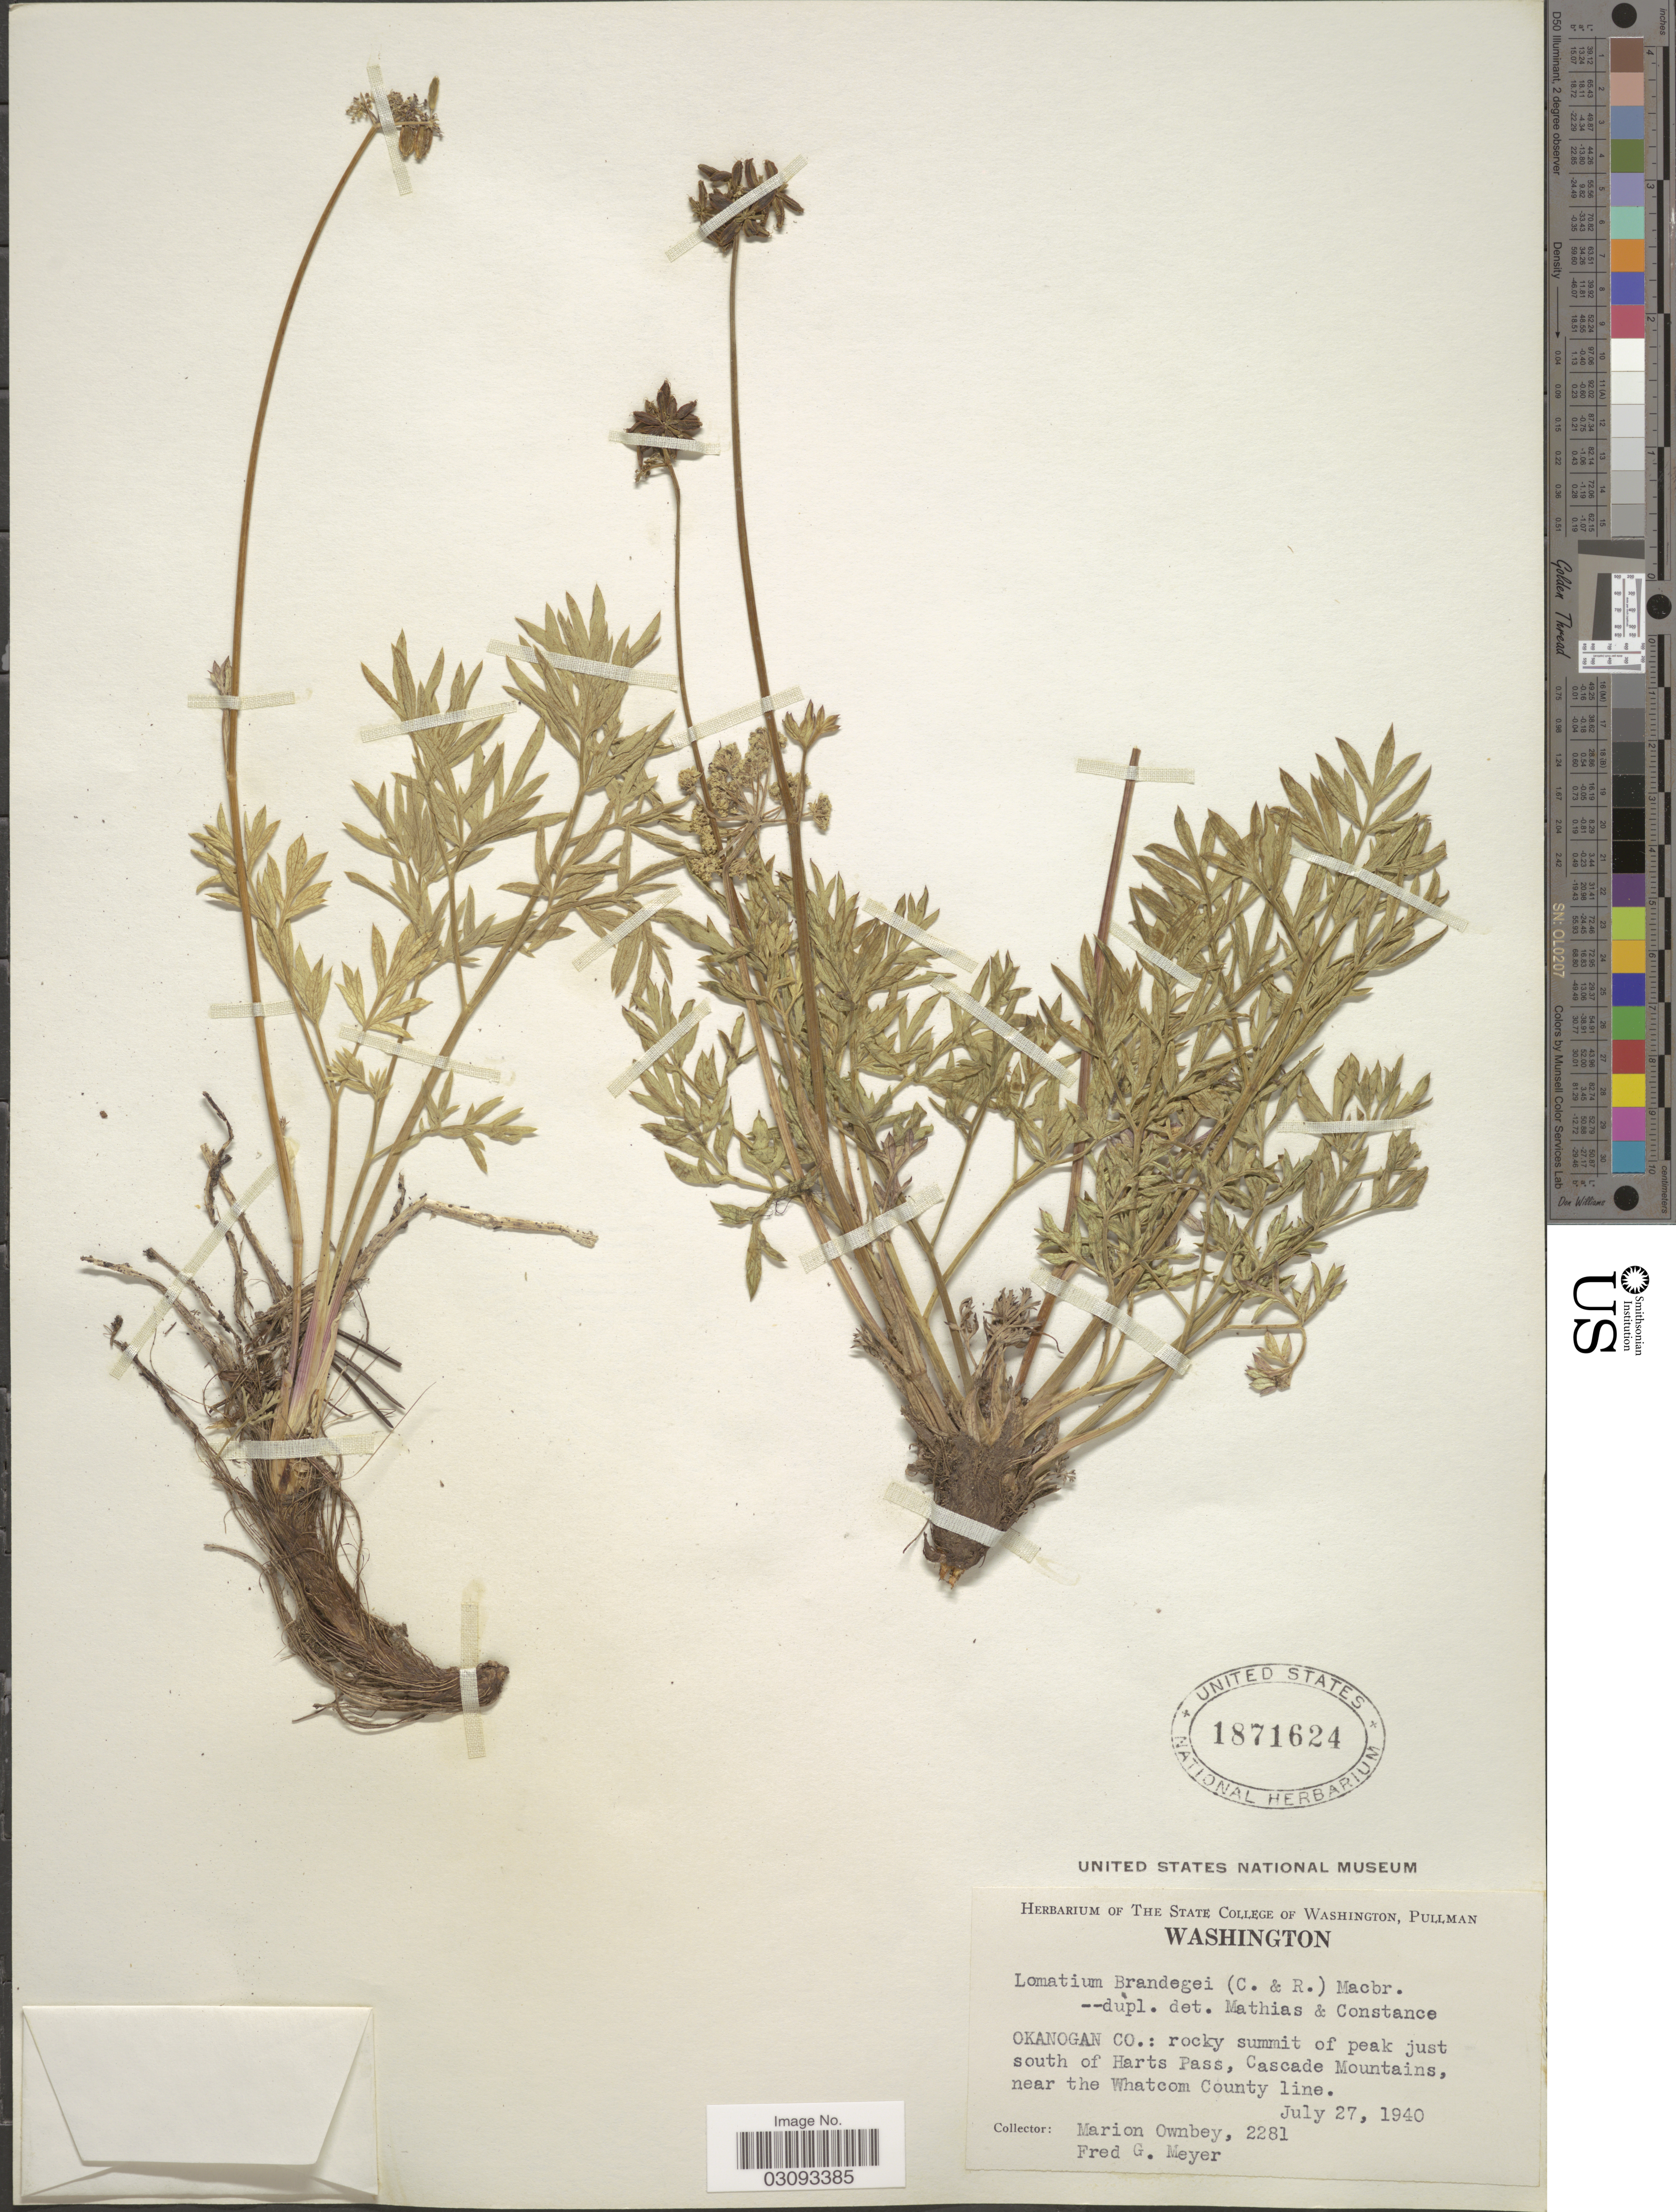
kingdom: Plantae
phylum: Tracheophyta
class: Magnoliopsida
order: Apiales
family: Apiaceae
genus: Lomatium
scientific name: Lomatium brandegeei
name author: (J.M. Coult. & Rose) J.F. Macbr.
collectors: M. Ownbey & F. G. Meyer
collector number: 2281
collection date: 1940-07-27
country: United States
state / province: Washington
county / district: Okanogan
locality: Okanogan Co.: rocky summit of peak just south of Harts Pass, Cascade Mountains, near the Whatcom County line.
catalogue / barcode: US 1871624